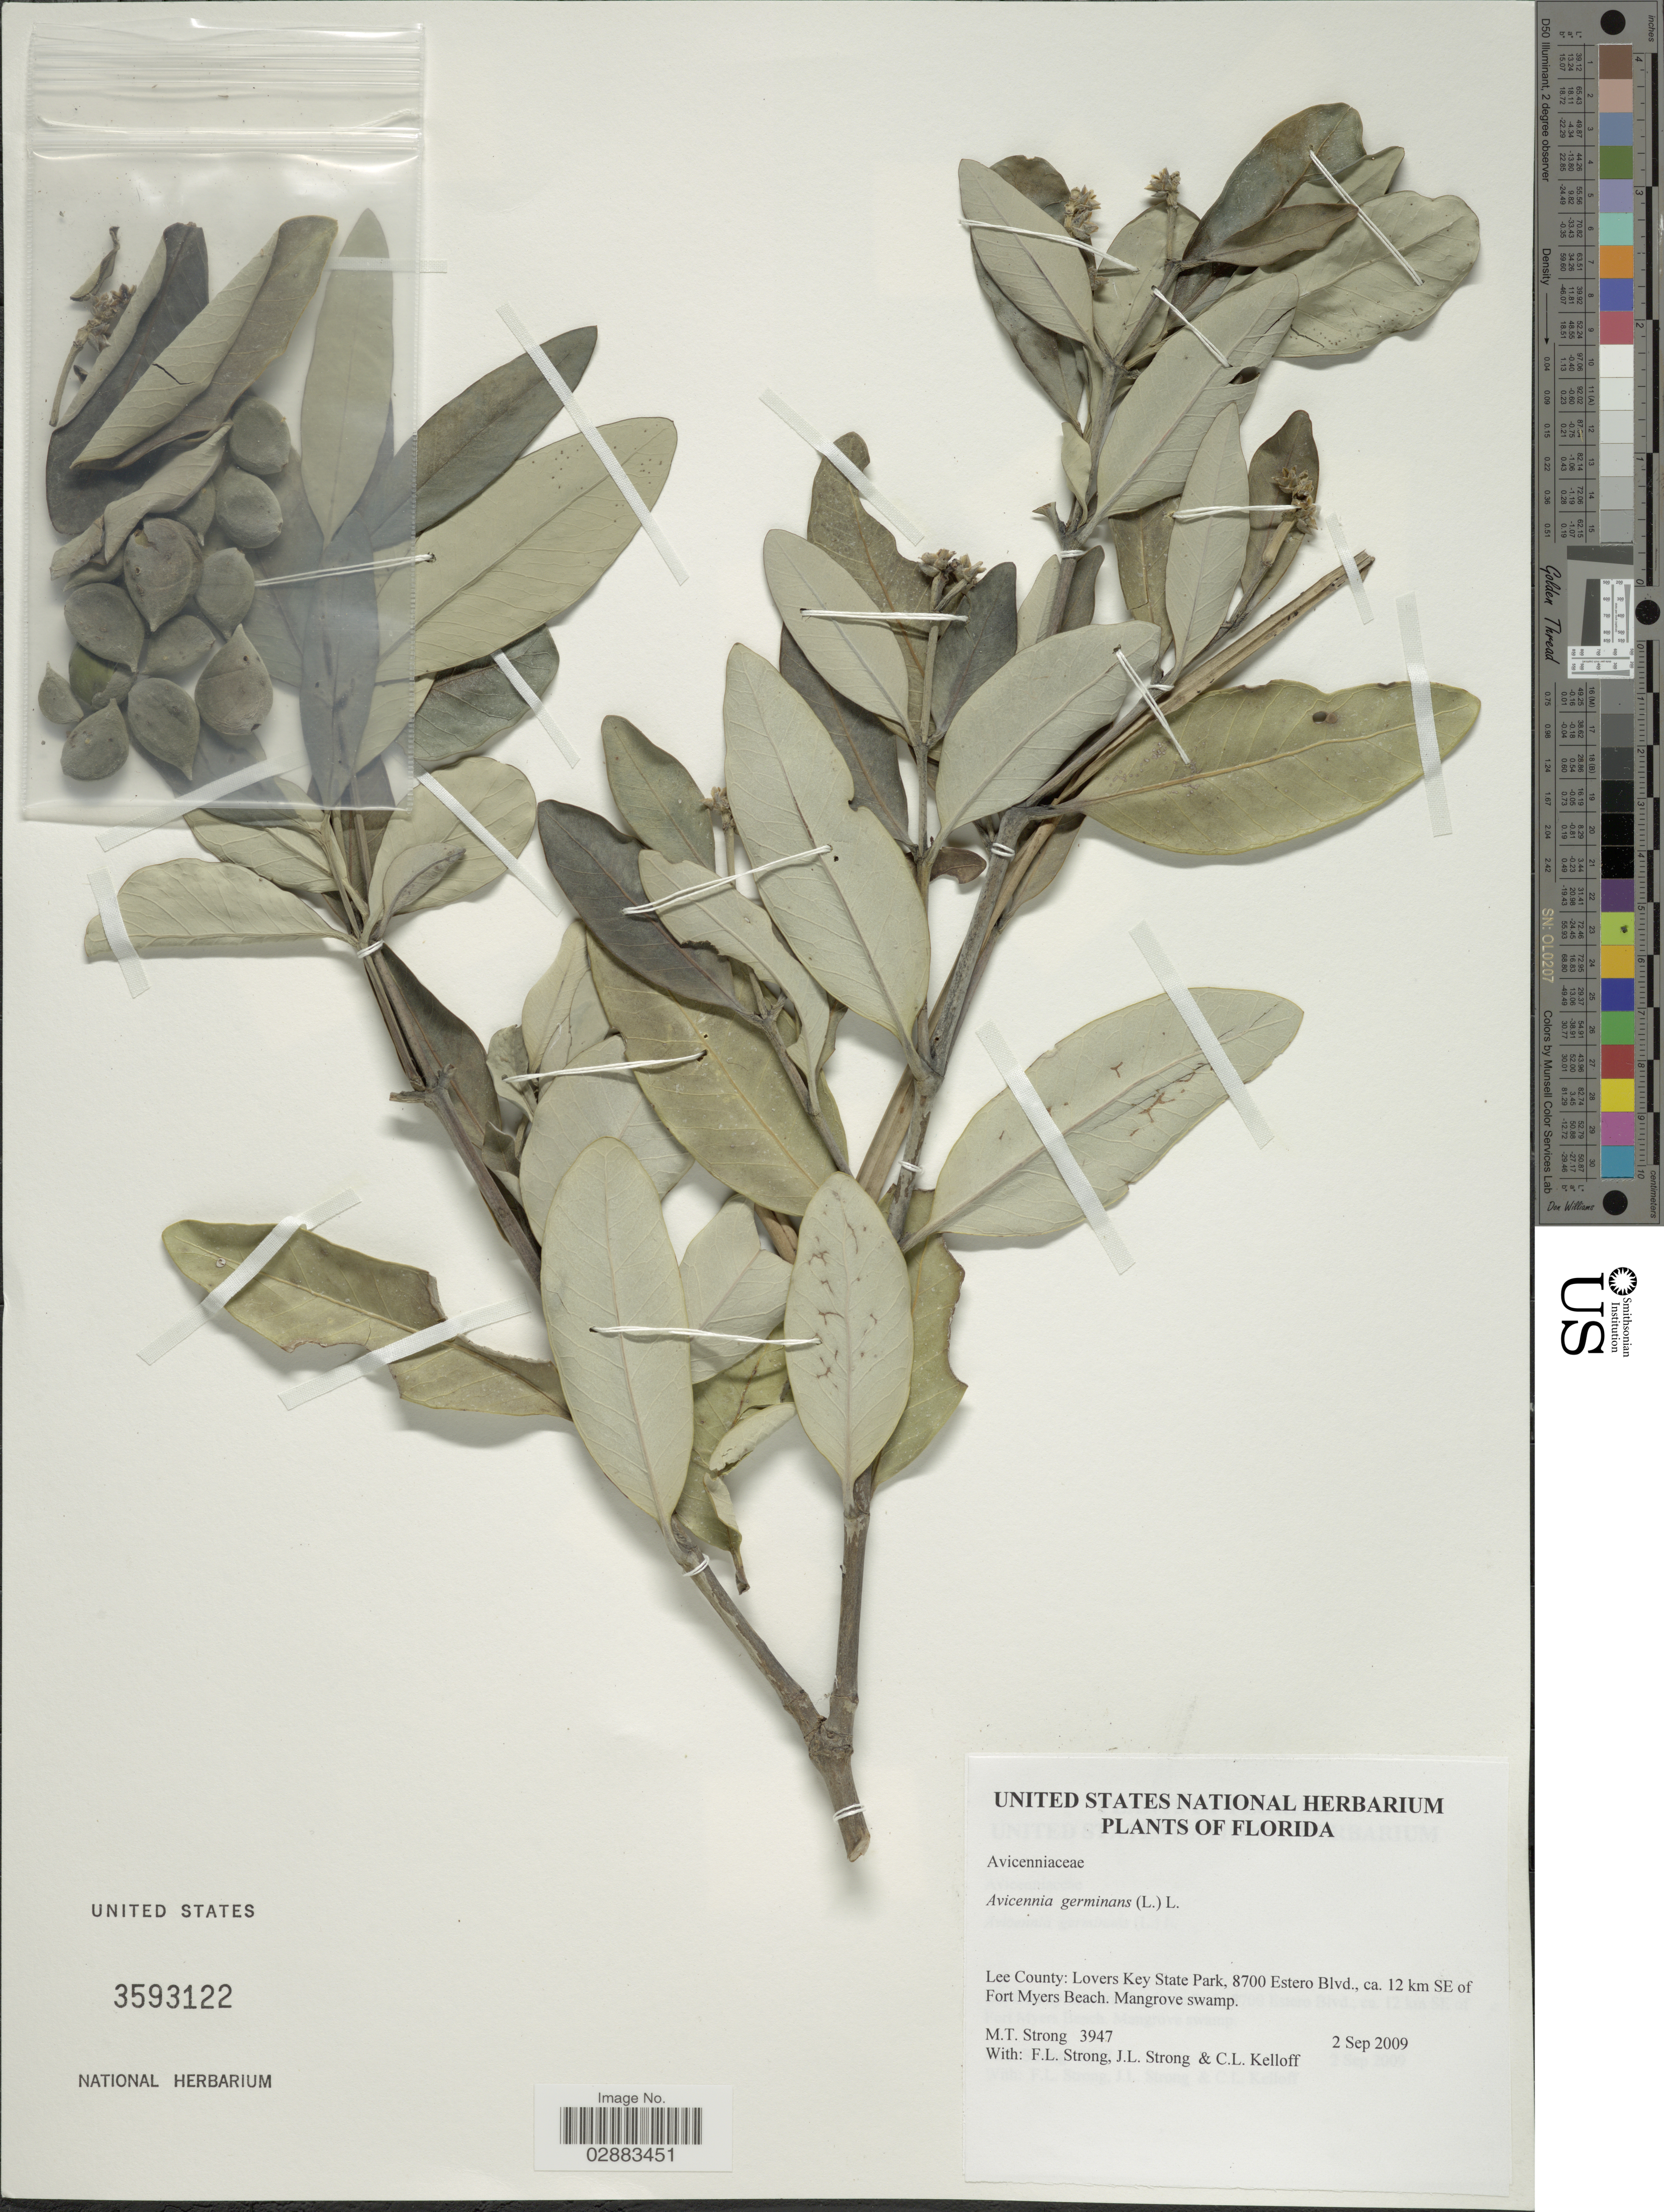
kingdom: Plantae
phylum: Tracheophyta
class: Magnoliopsida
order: Lamiales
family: Acanthaceae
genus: Avicennia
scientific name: Avicennia germinans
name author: (L.) L.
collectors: M. T. Strong, F. L. Strong, J. Strong & C. L. Kelloff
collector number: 3947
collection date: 2009-09-02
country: United States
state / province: Florida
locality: Lee County: Lovers Key State Park, 8700 Estero Blvd., ca. 12 km SE of Fort Myers Beach.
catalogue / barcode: US 3593122